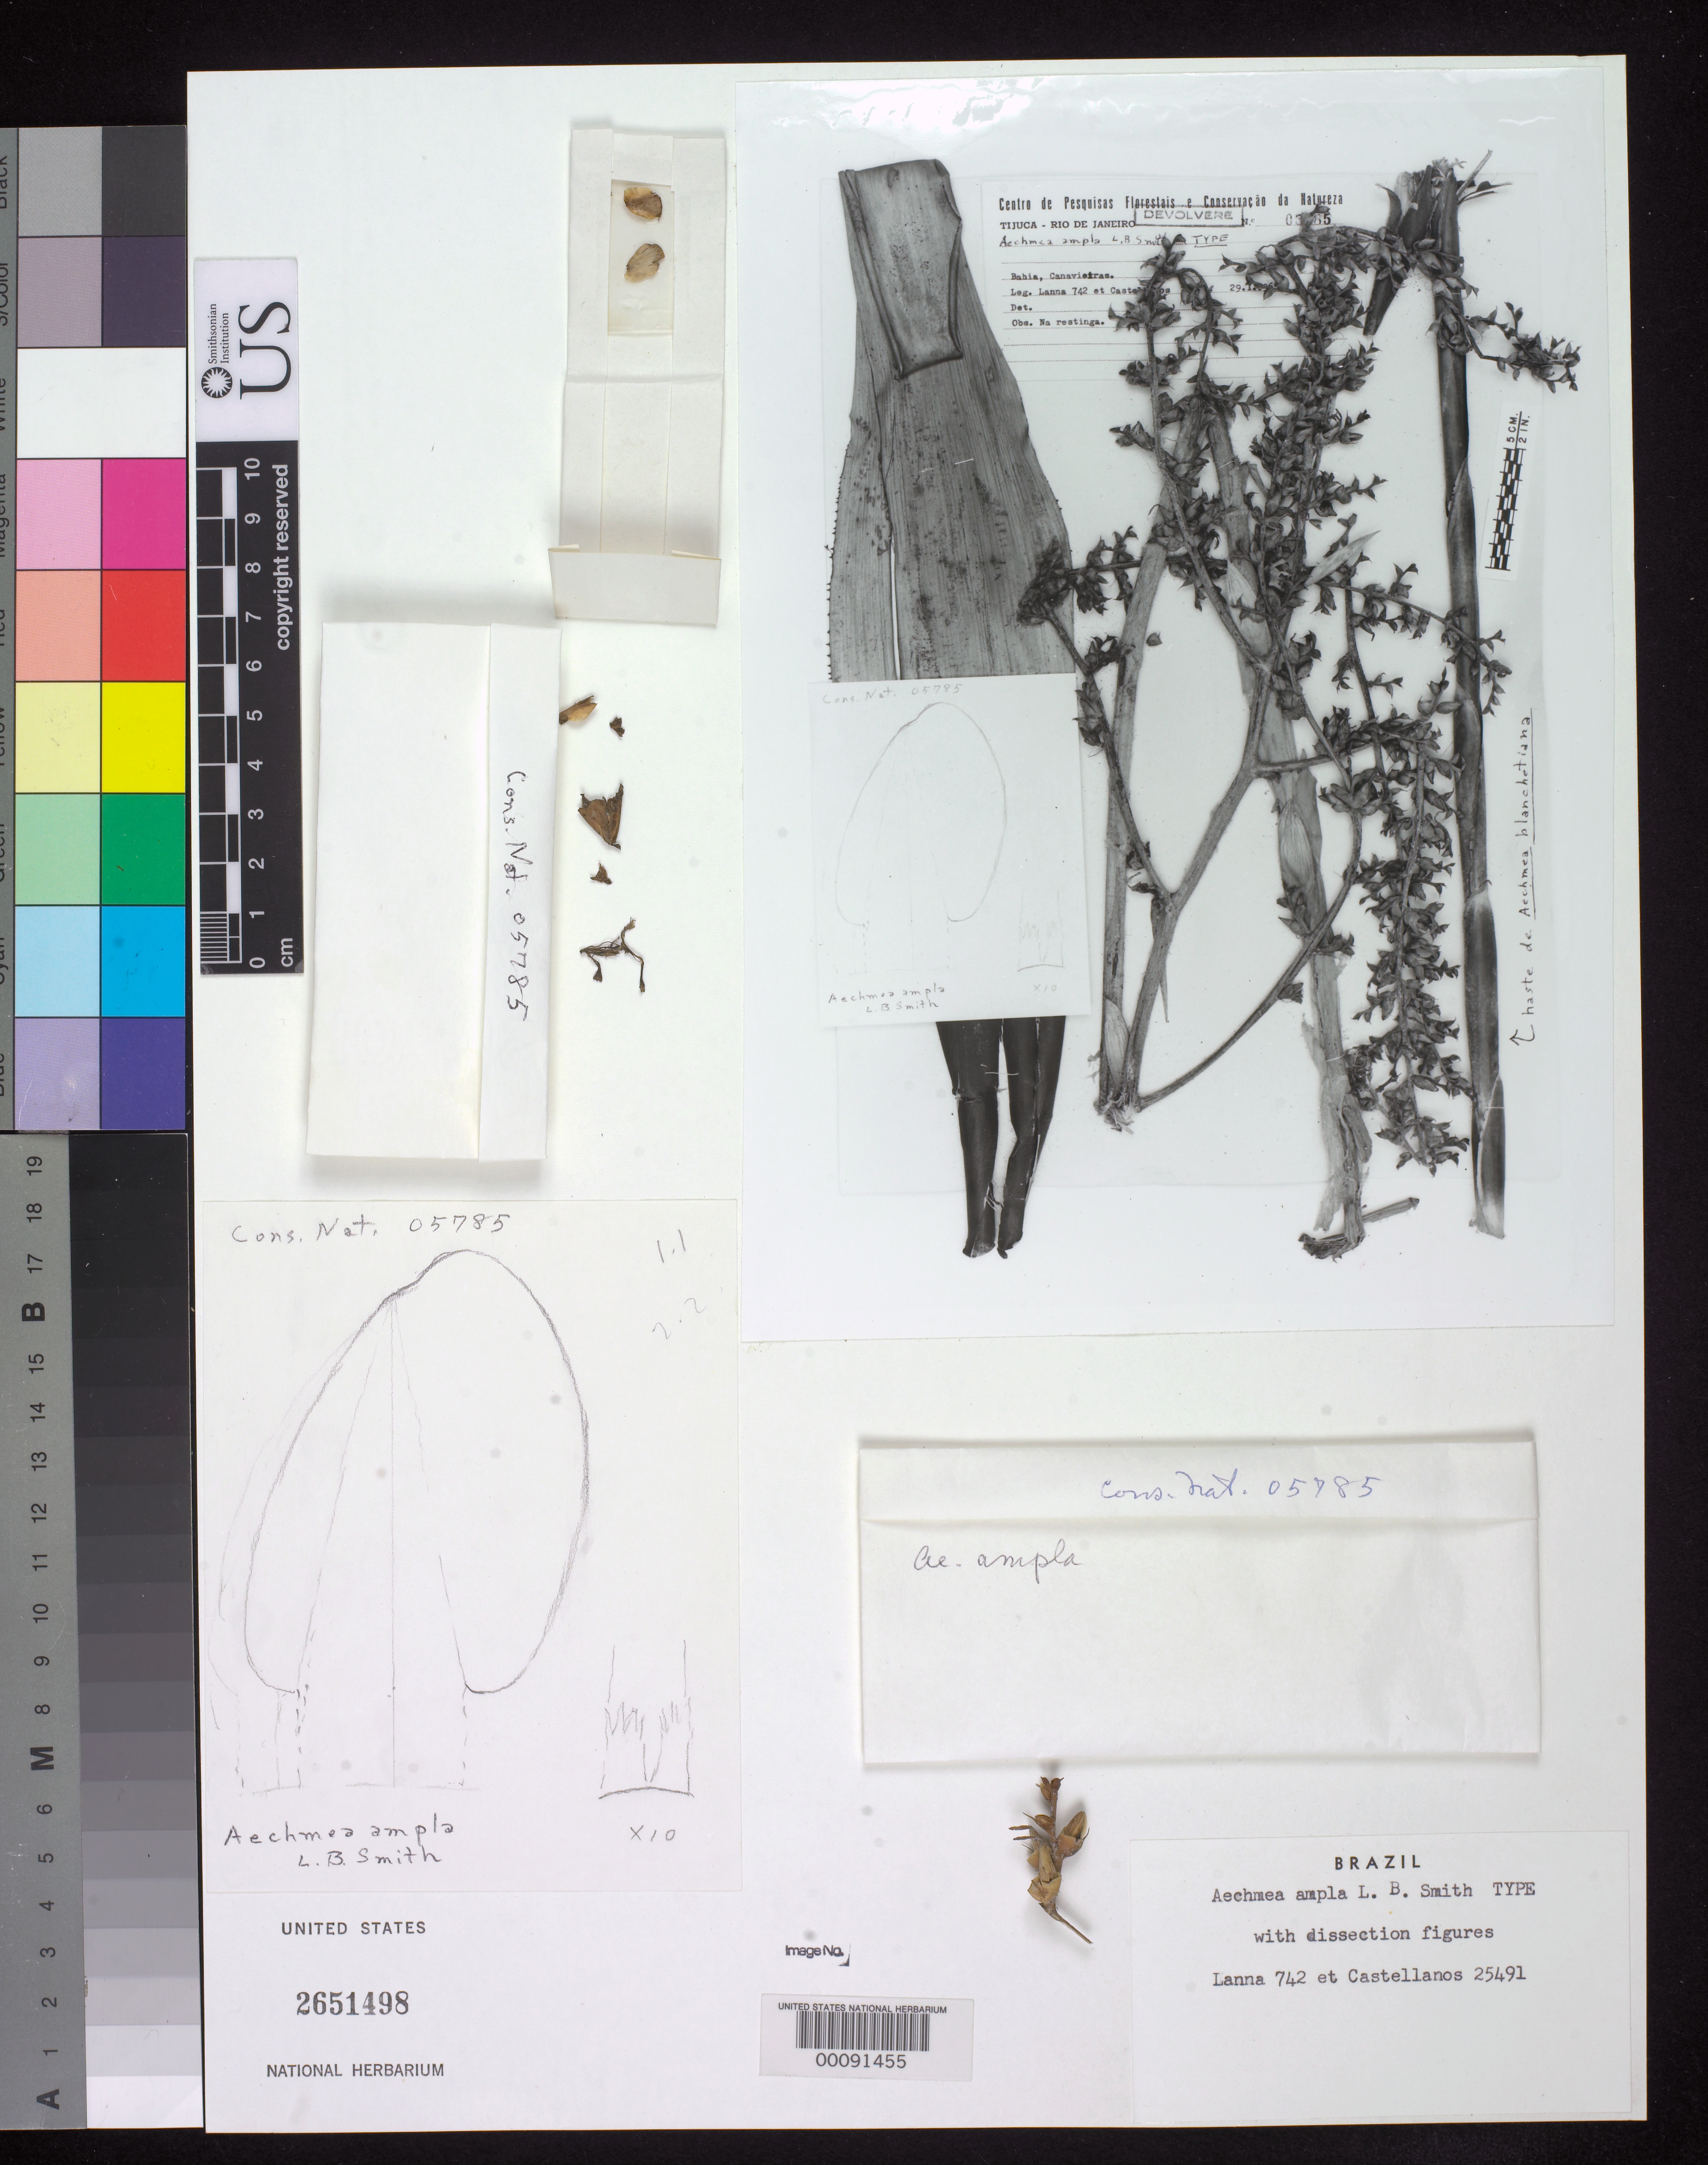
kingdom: Plantae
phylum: Tracheophyta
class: Liliopsida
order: Poales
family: Bromeliaceae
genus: Aechmea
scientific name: Aechmea ampla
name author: L.B. Sm.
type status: Isotype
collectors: -. Lanna & A. Castellanos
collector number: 742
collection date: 1965-01-29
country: Brazil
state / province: Bahia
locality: Canavieiras.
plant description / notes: Photograph and fragmentary material of (holo?) type specimen ex herb. Cons. Nat. 05785. Collection number on specimen and in protologue, "Lanna 742 & Castellanos 25491".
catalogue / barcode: US 2651498